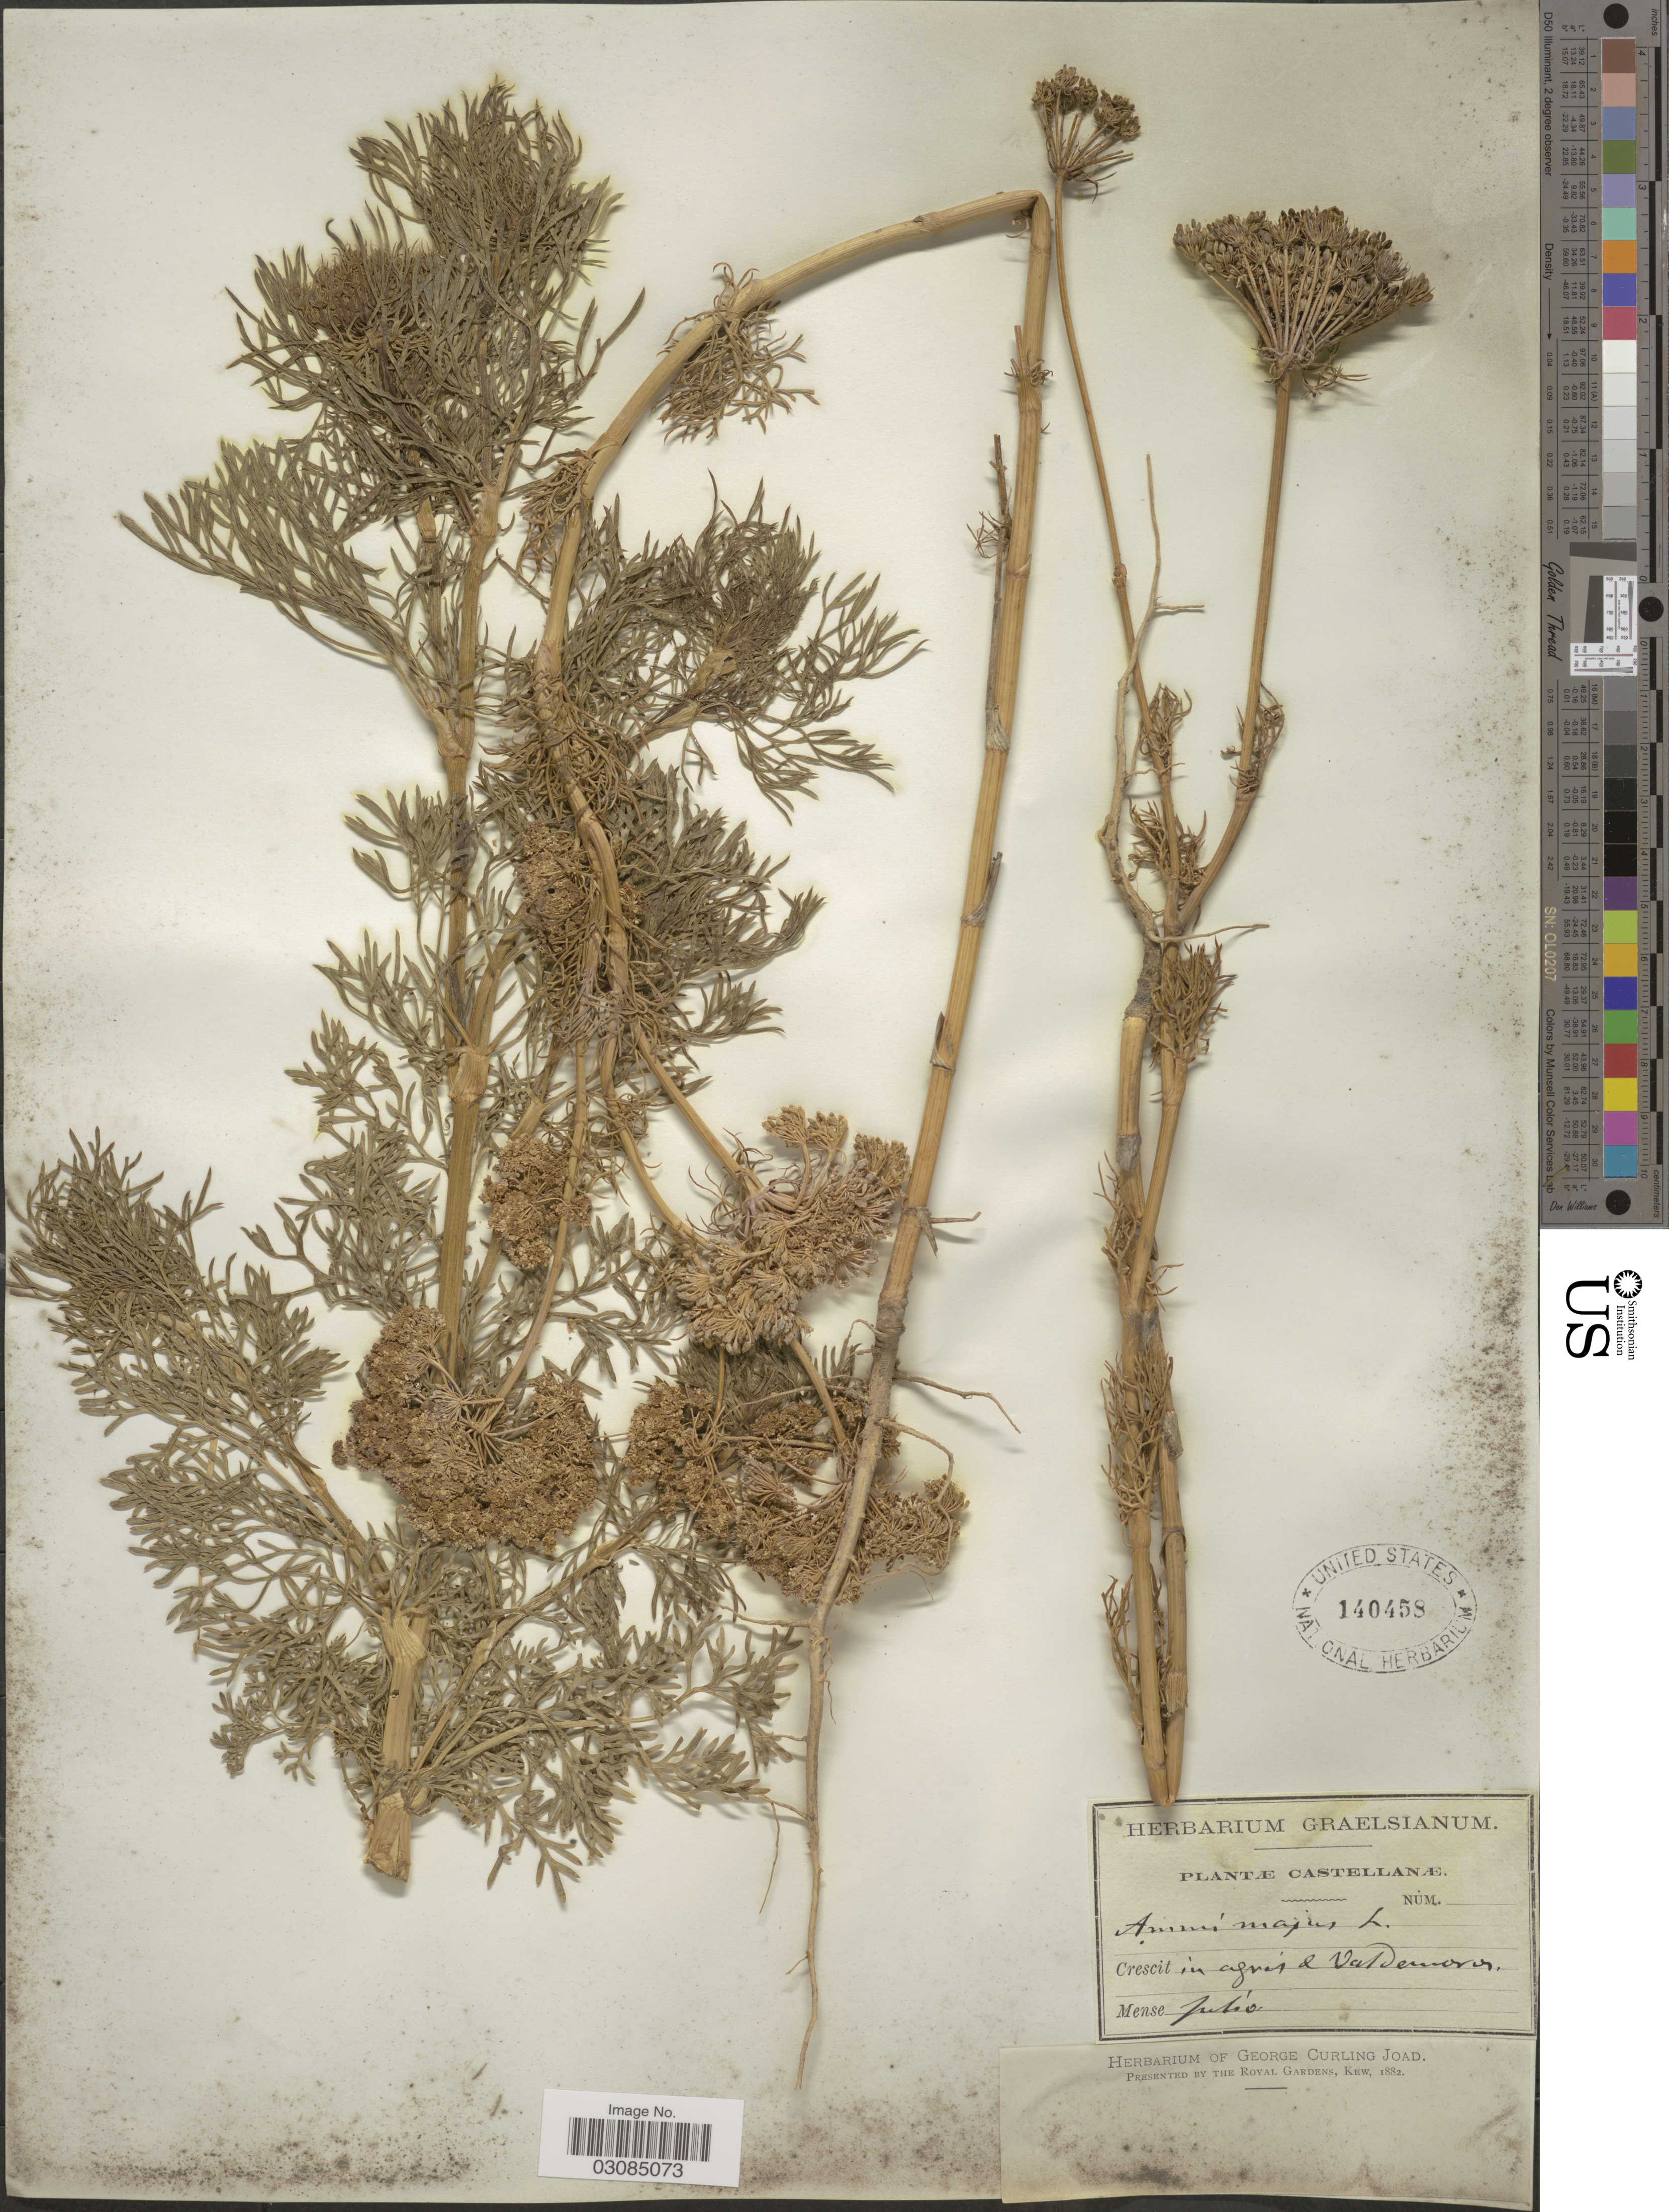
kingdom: Plantae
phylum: Tracheophyta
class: Magnoliopsida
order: Apiales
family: Apiaceae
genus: Ammi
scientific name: Ammi majus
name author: L.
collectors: ex Herb. Graelsianum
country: Spain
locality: Castellanæ. Crescit in agris el Valdemoro.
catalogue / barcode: US 140458